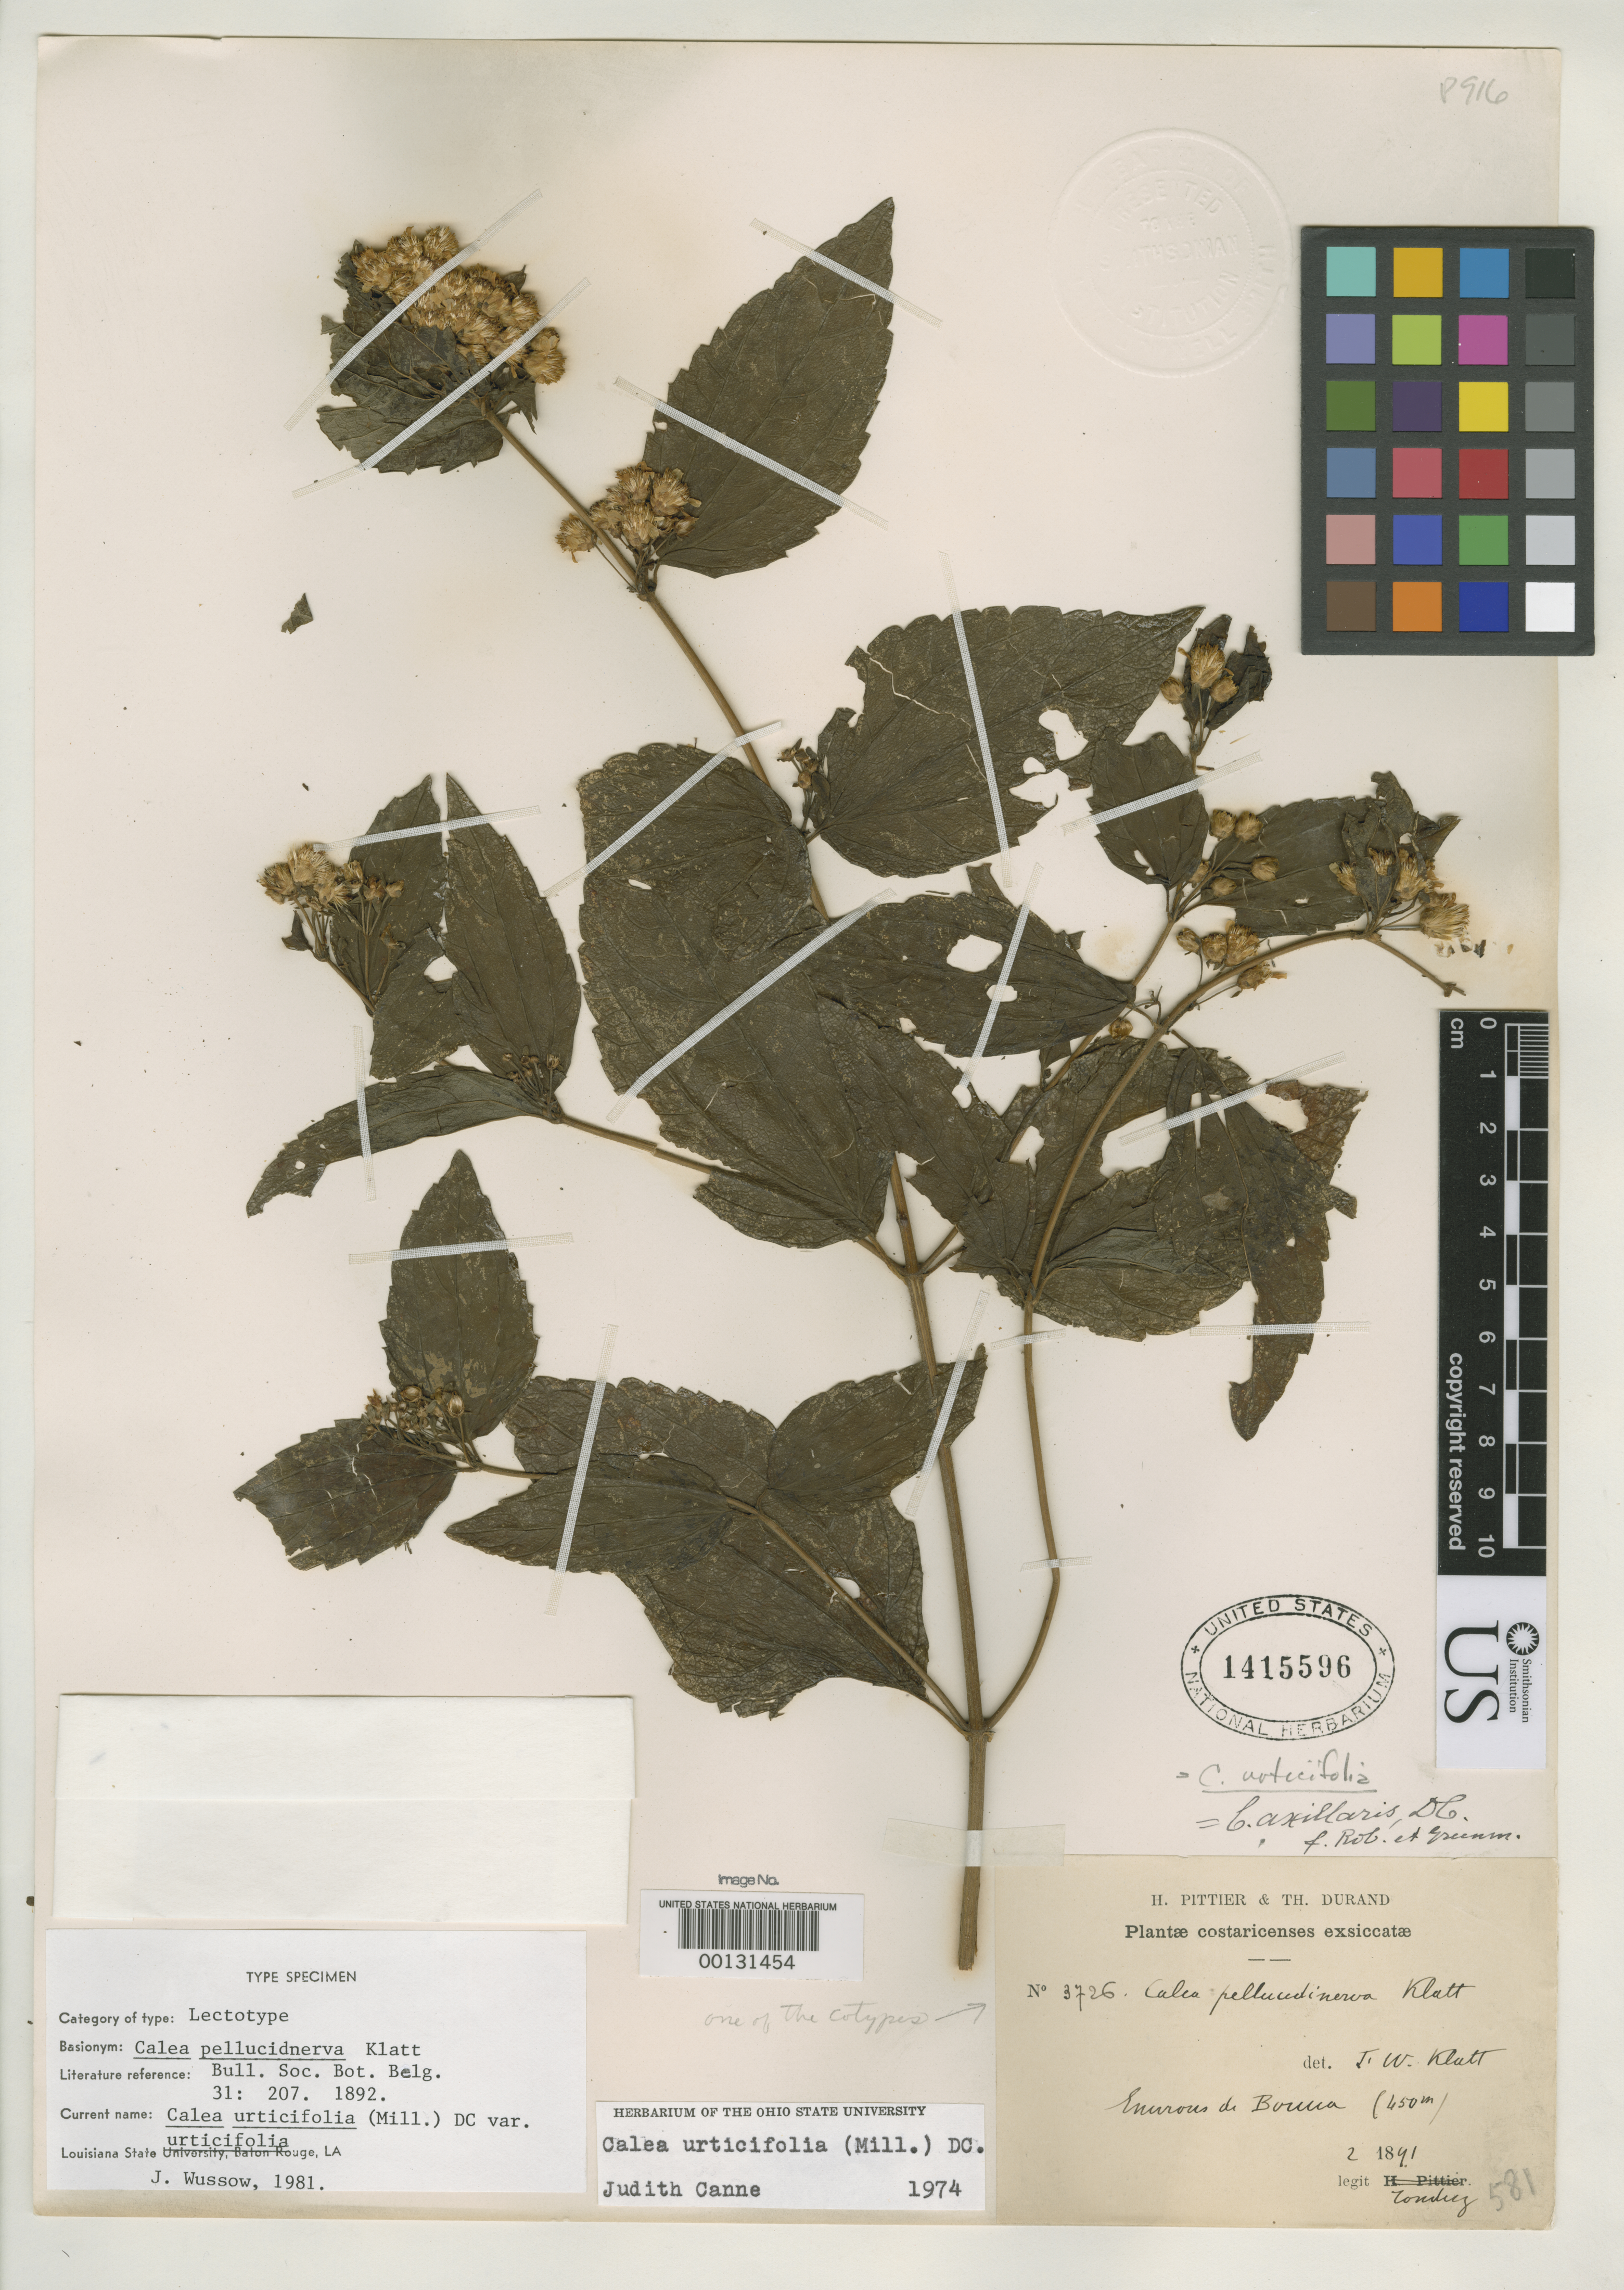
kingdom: Plantae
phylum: Tracheophyta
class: Magnoliopsida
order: Asterales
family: Asteraceae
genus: Calea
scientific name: Calea pellucidnerva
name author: Klatt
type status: Lectotype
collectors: A. Tonduz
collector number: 3726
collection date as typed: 1891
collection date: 1891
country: Costa Rica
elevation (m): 450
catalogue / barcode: US 1415596